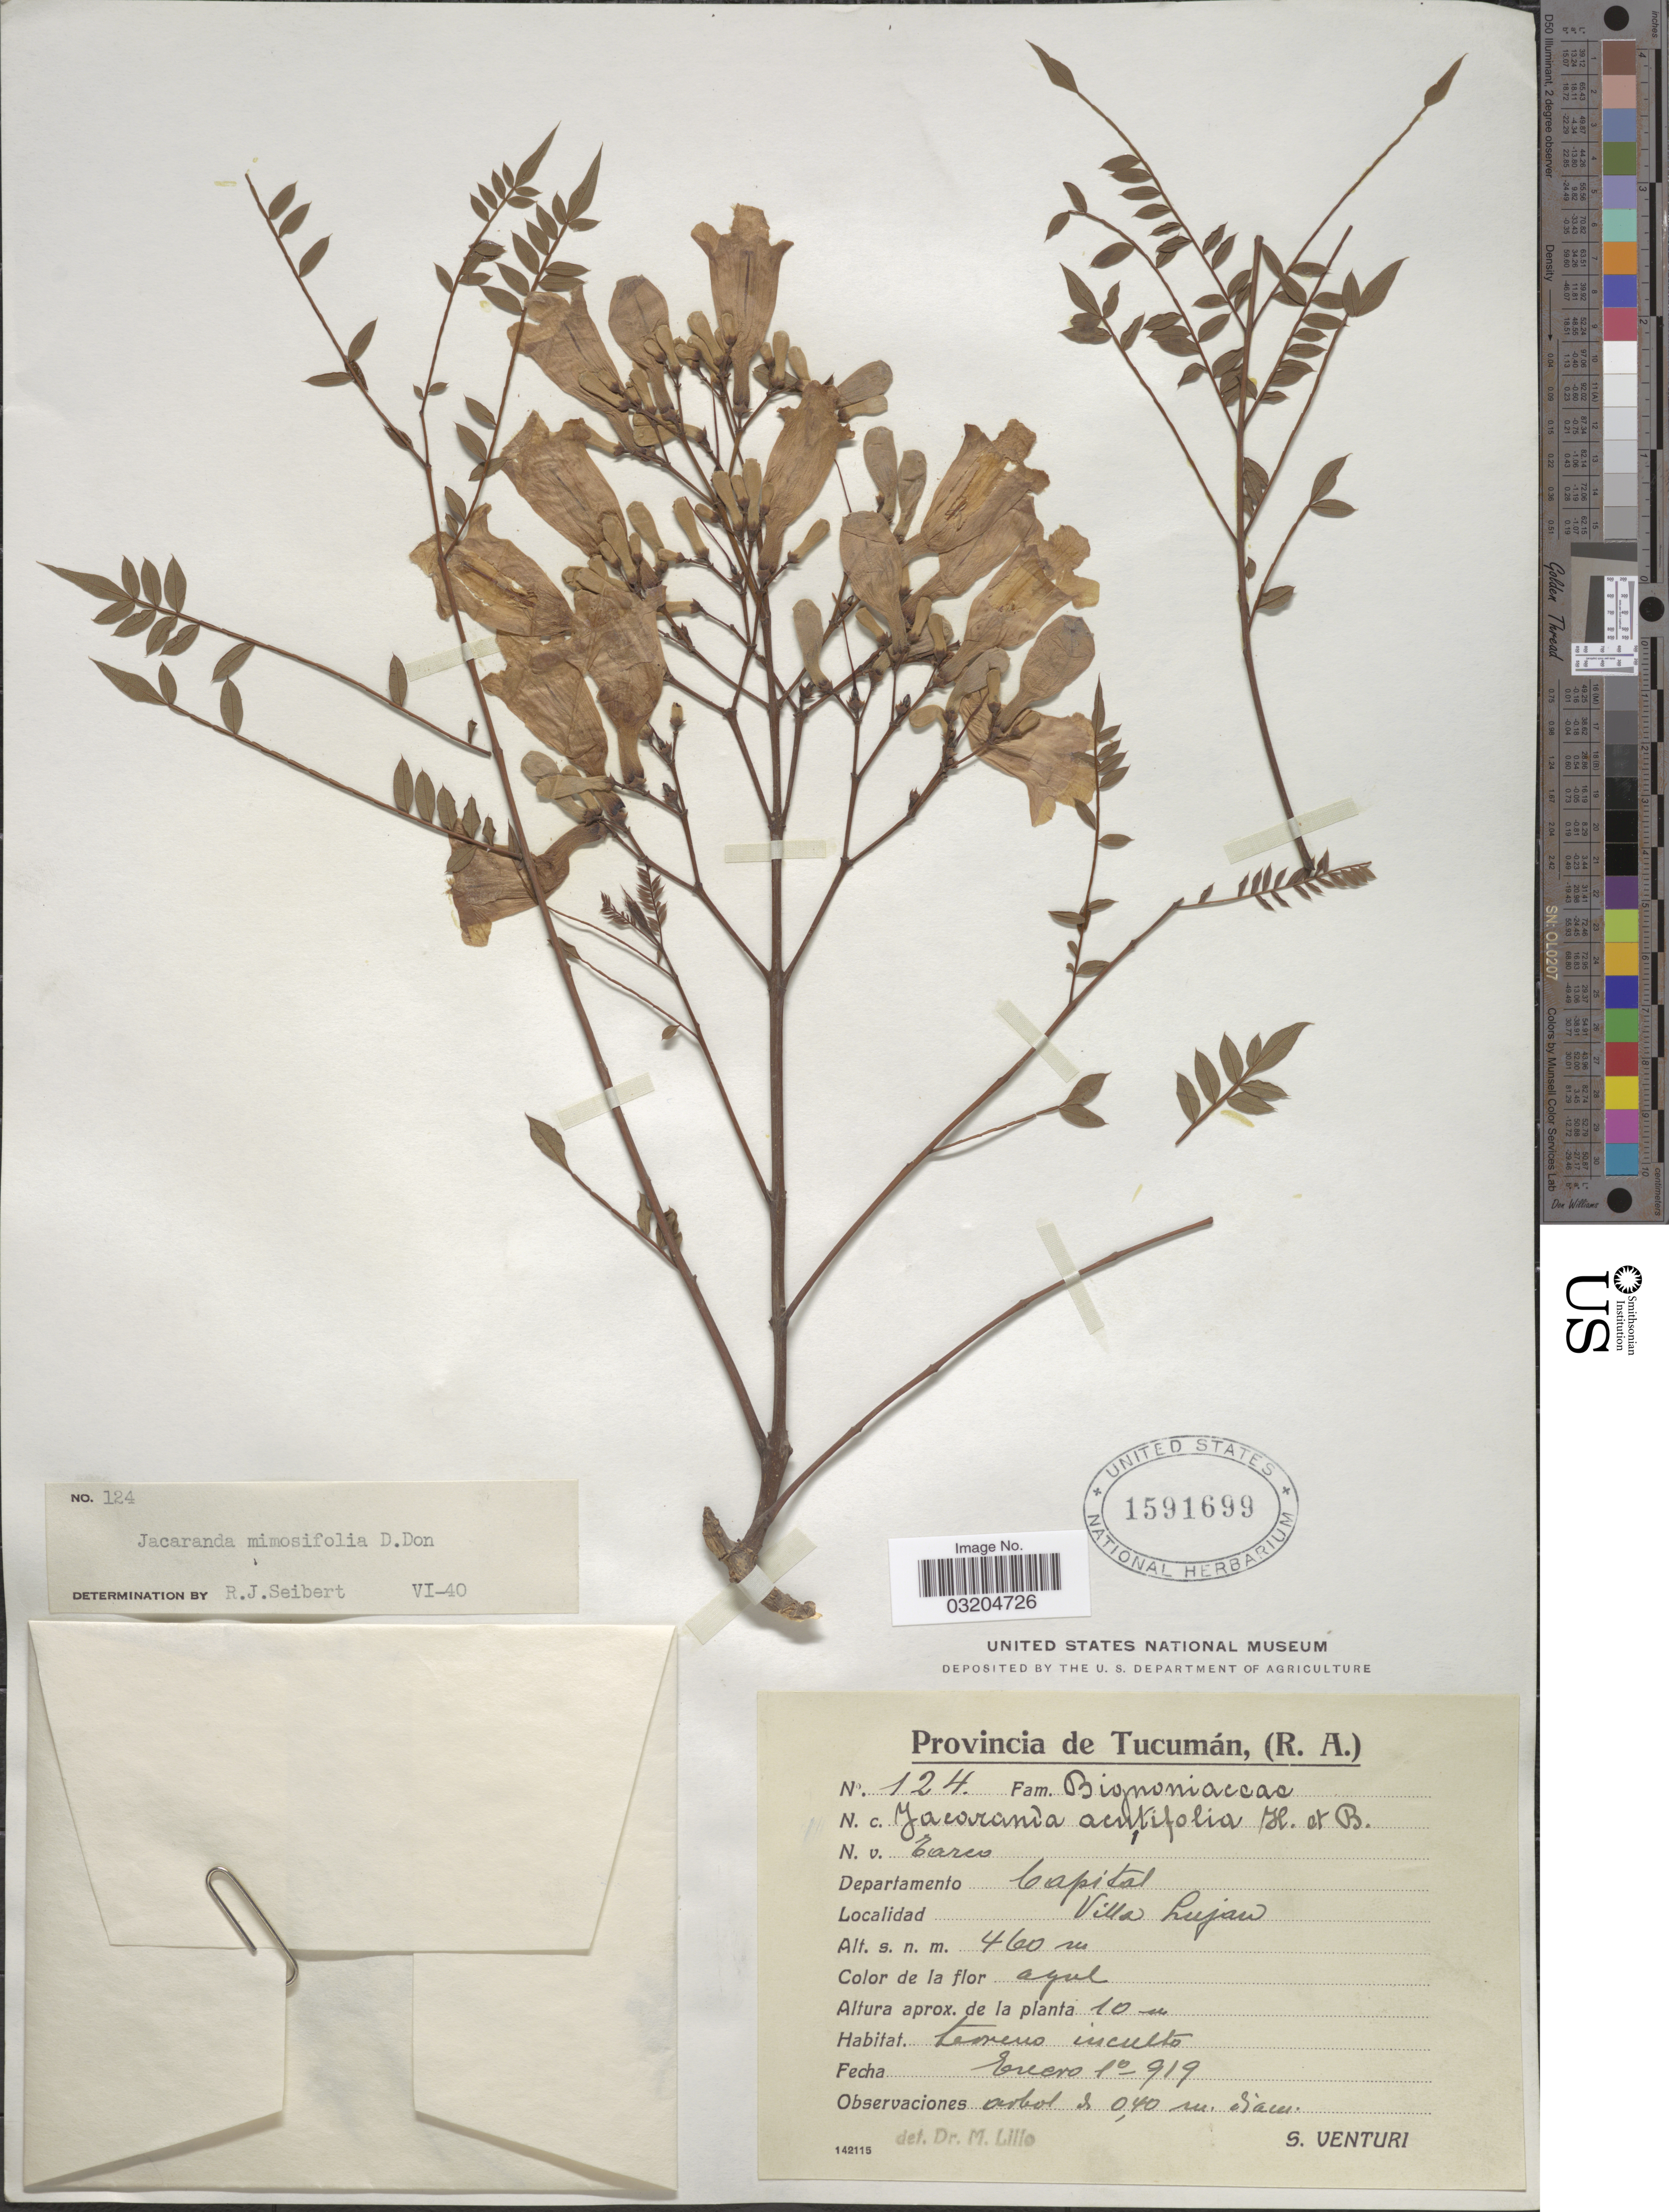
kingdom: Plantae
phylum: Tracheophyta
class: Magnoliopsida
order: Lamiales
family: Bignoniaceae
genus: Jacaranda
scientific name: Jacaranda mimosifolia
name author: D. Don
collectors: S. Venturi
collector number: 124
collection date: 1919-01-01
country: Argentina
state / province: Tucuman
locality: Departamento Capital, Villa Lujan.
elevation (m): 460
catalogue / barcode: US 1591699